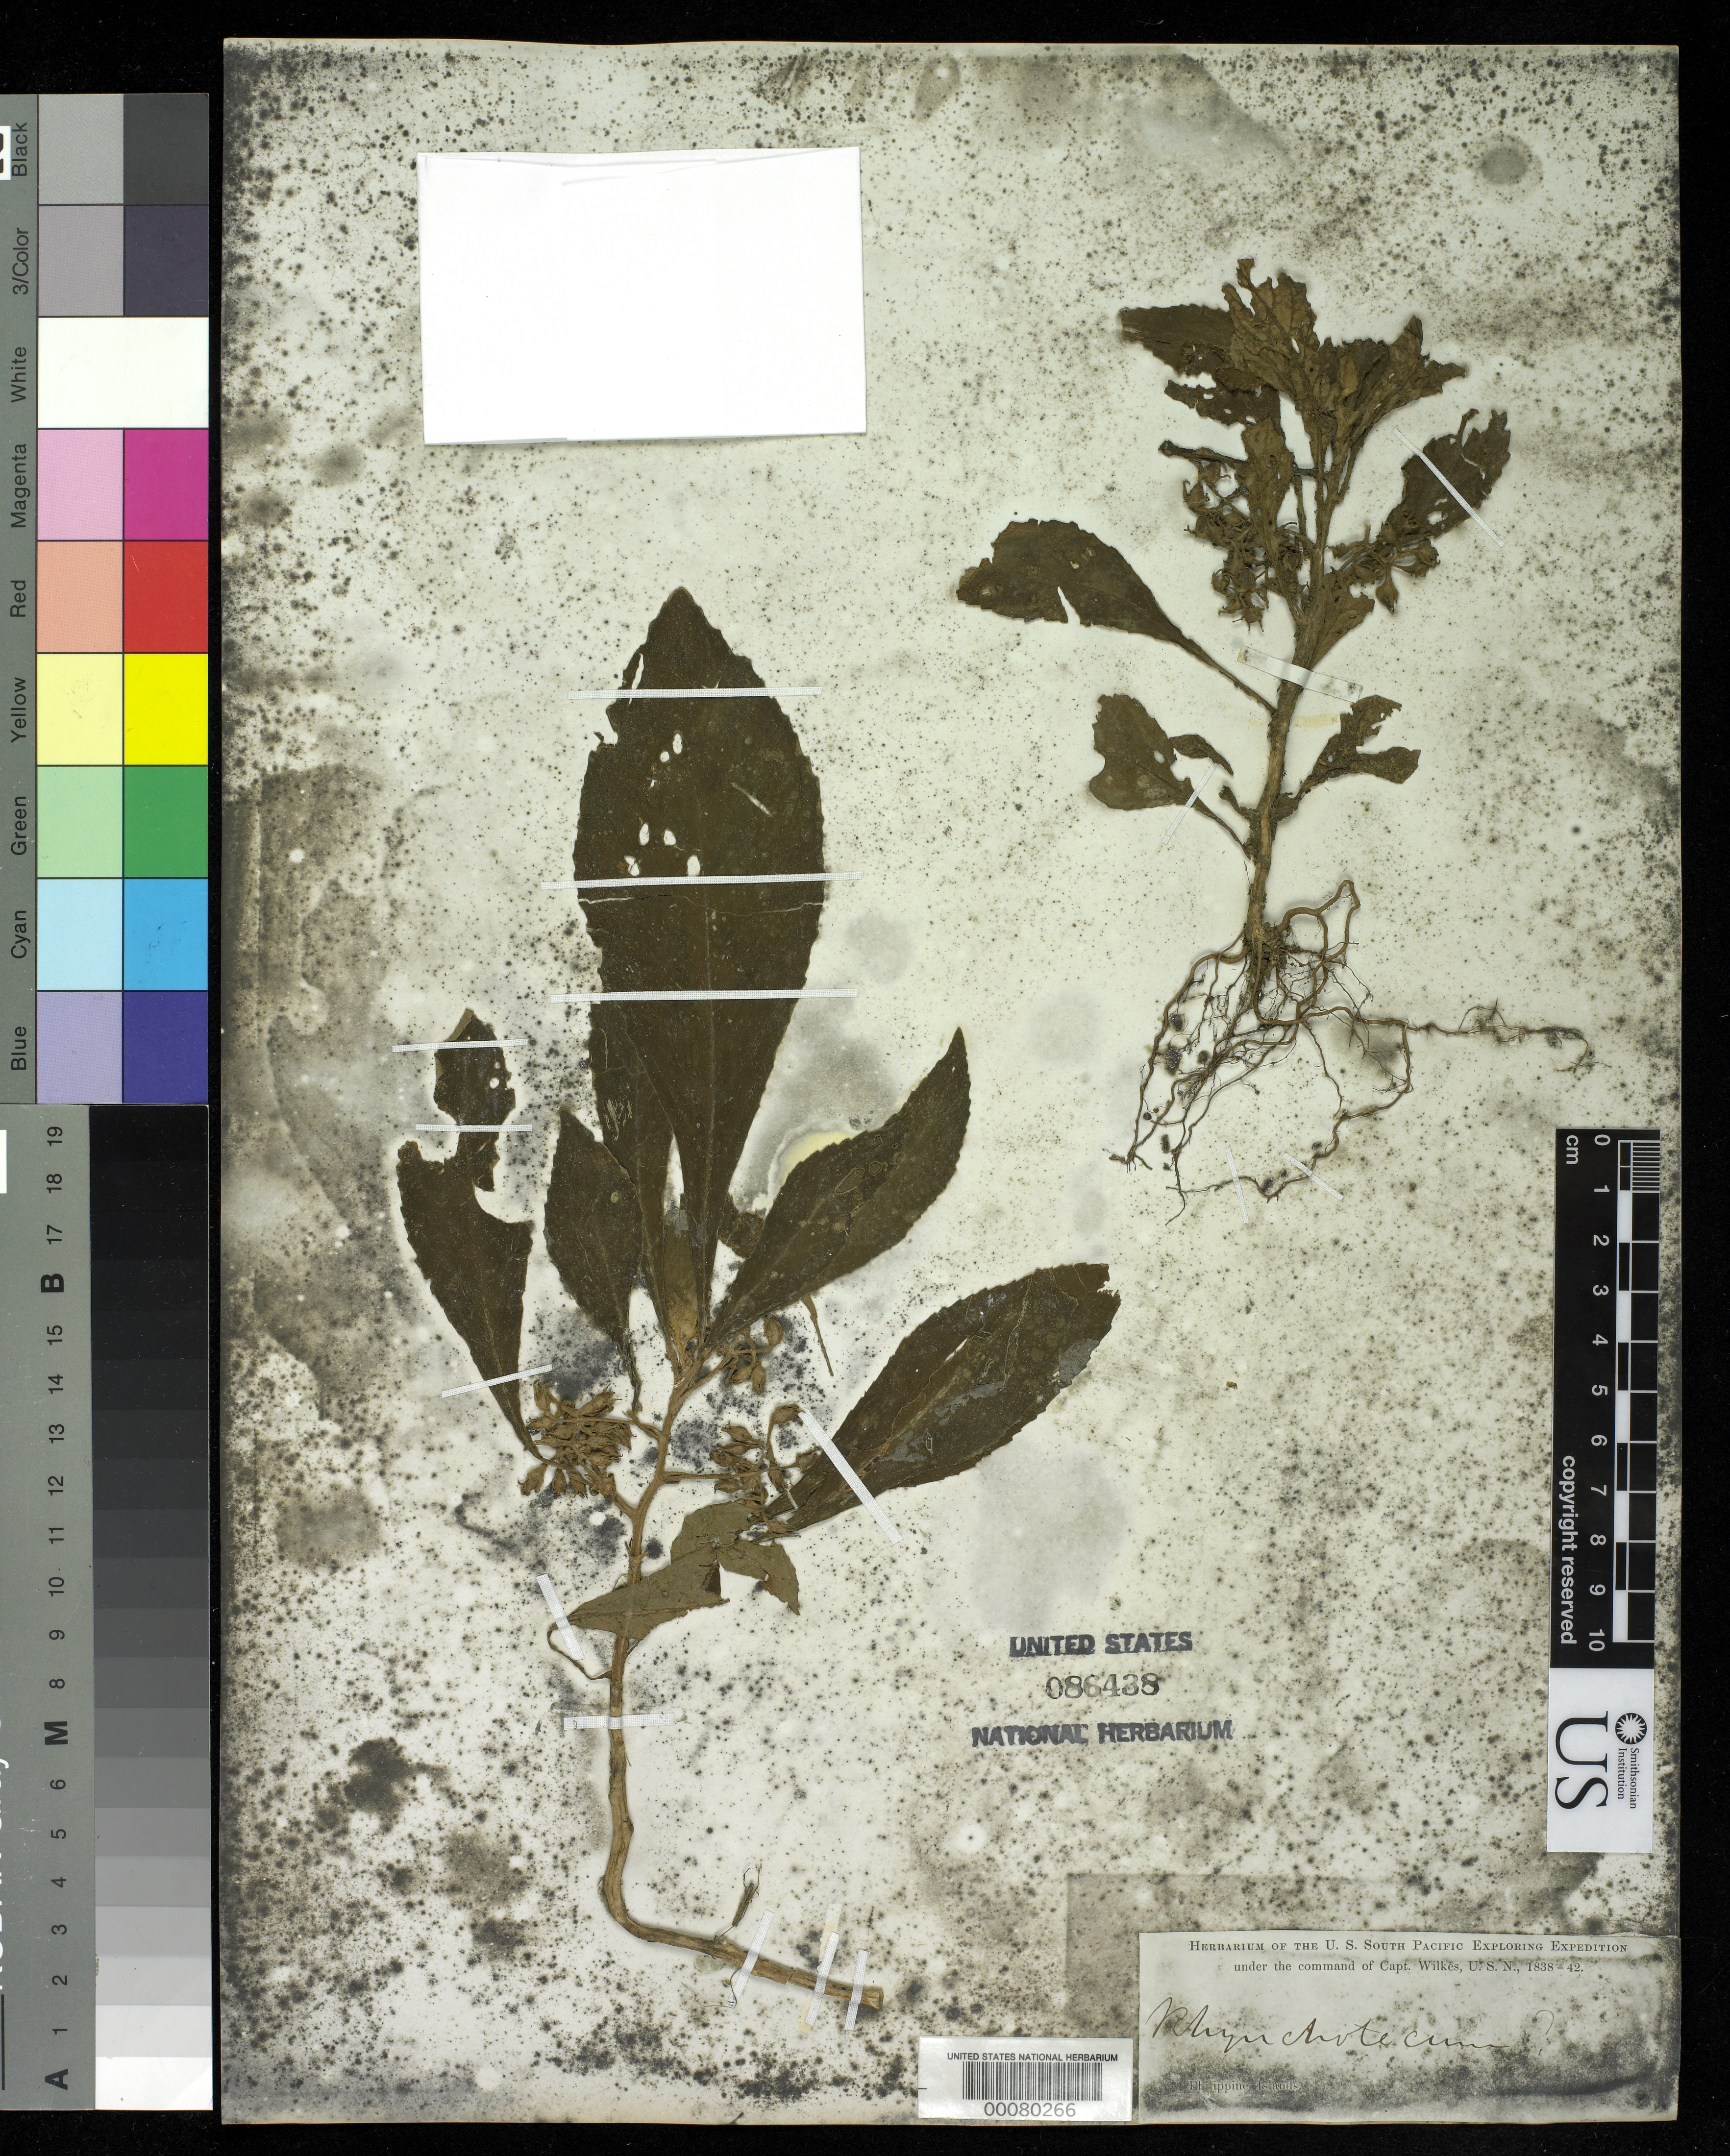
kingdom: Plantae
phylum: Tracheophyta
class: Magnoliopsida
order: Lamiales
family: Gesneriaceae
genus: Rhynchotechum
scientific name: Rhynchotechum sp.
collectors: Wilkes Explor. Exped.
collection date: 1838/1842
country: Philippines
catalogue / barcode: US 86438